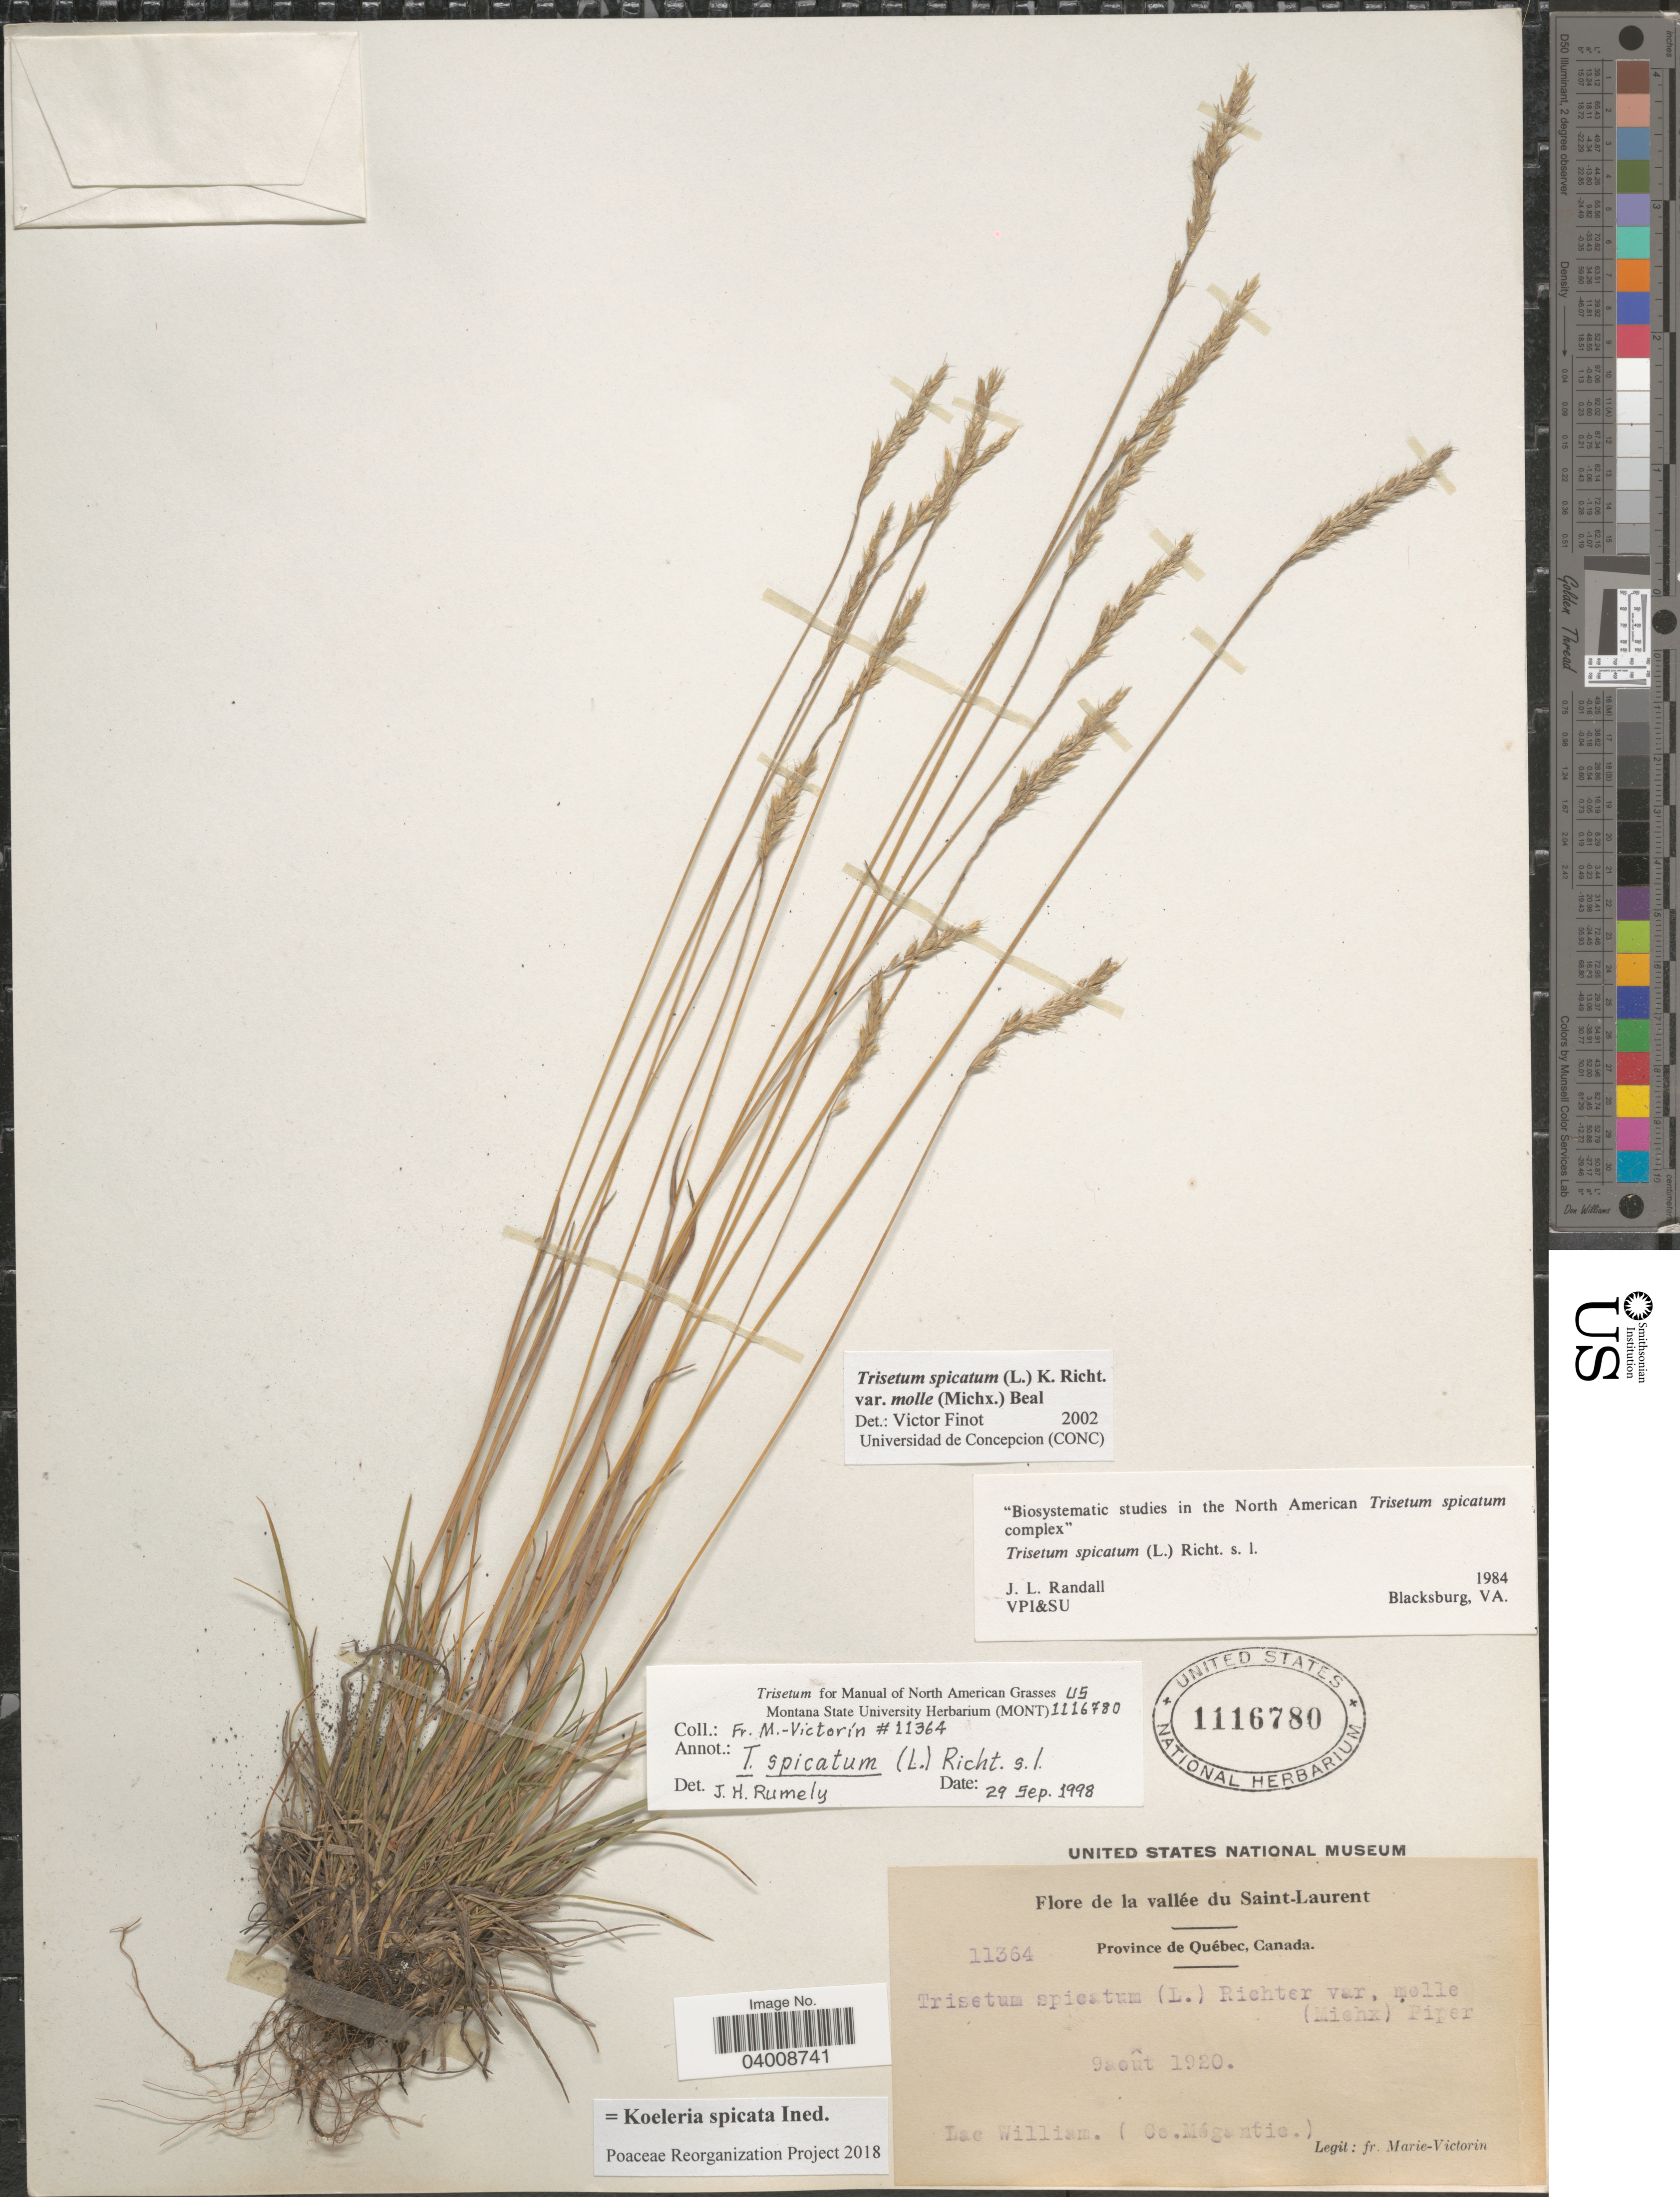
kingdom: Plantae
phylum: Tracheophyta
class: Liliopsida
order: Poales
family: Poaceae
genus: Koeleria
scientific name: Koeleria spicata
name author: (L.) Barberá et al.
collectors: F. Marie-Victorin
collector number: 11364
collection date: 1920-08-09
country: Canada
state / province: Quebec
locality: La vallée du Saint-Laurent. Lac William. (Co. Mégantic.).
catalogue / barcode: US 1116780